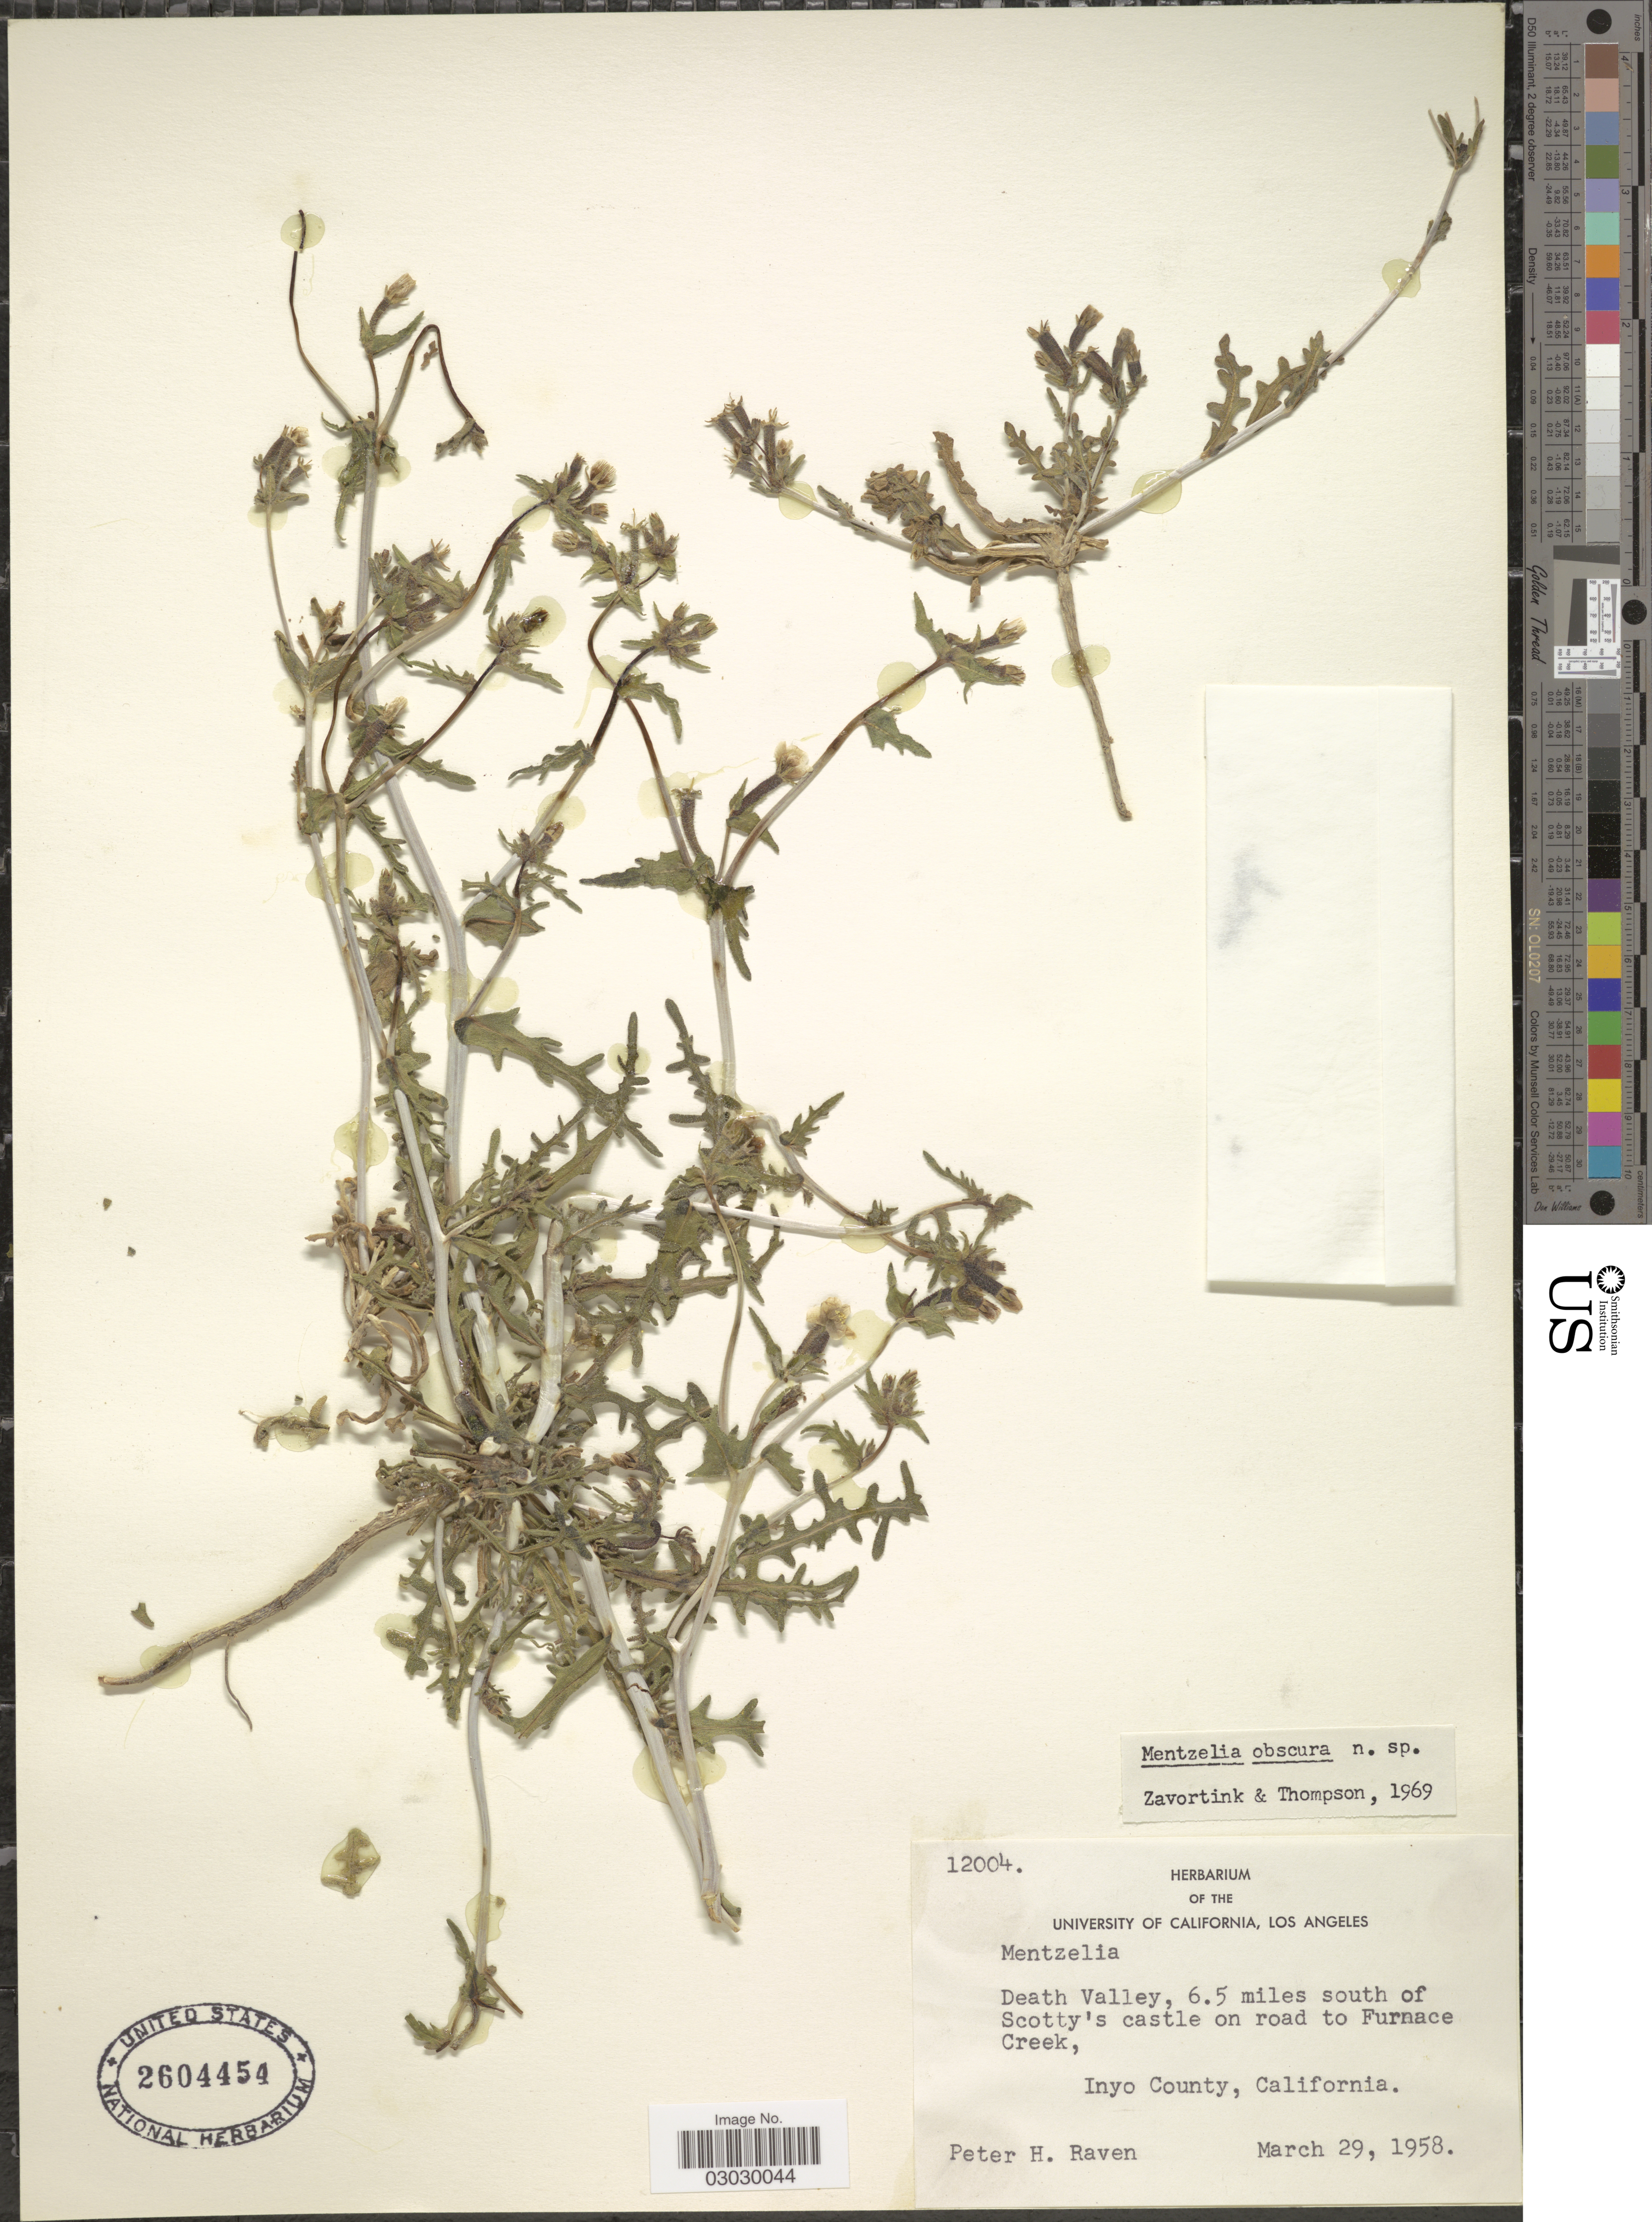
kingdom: Plantae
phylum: Tracheophyta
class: Magnoliopsida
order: Cornales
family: Loasaceae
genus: Mentzelia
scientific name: Mentzelia obscura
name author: H.J. Thomps. & J.E. Roberts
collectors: P. Raven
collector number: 12004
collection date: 1958-03-29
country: United States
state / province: California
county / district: Inyo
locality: Death Valley, 6.5 miles south of Scotty's castle on road to Furnace Creek, Inyo County.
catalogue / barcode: US 2604454